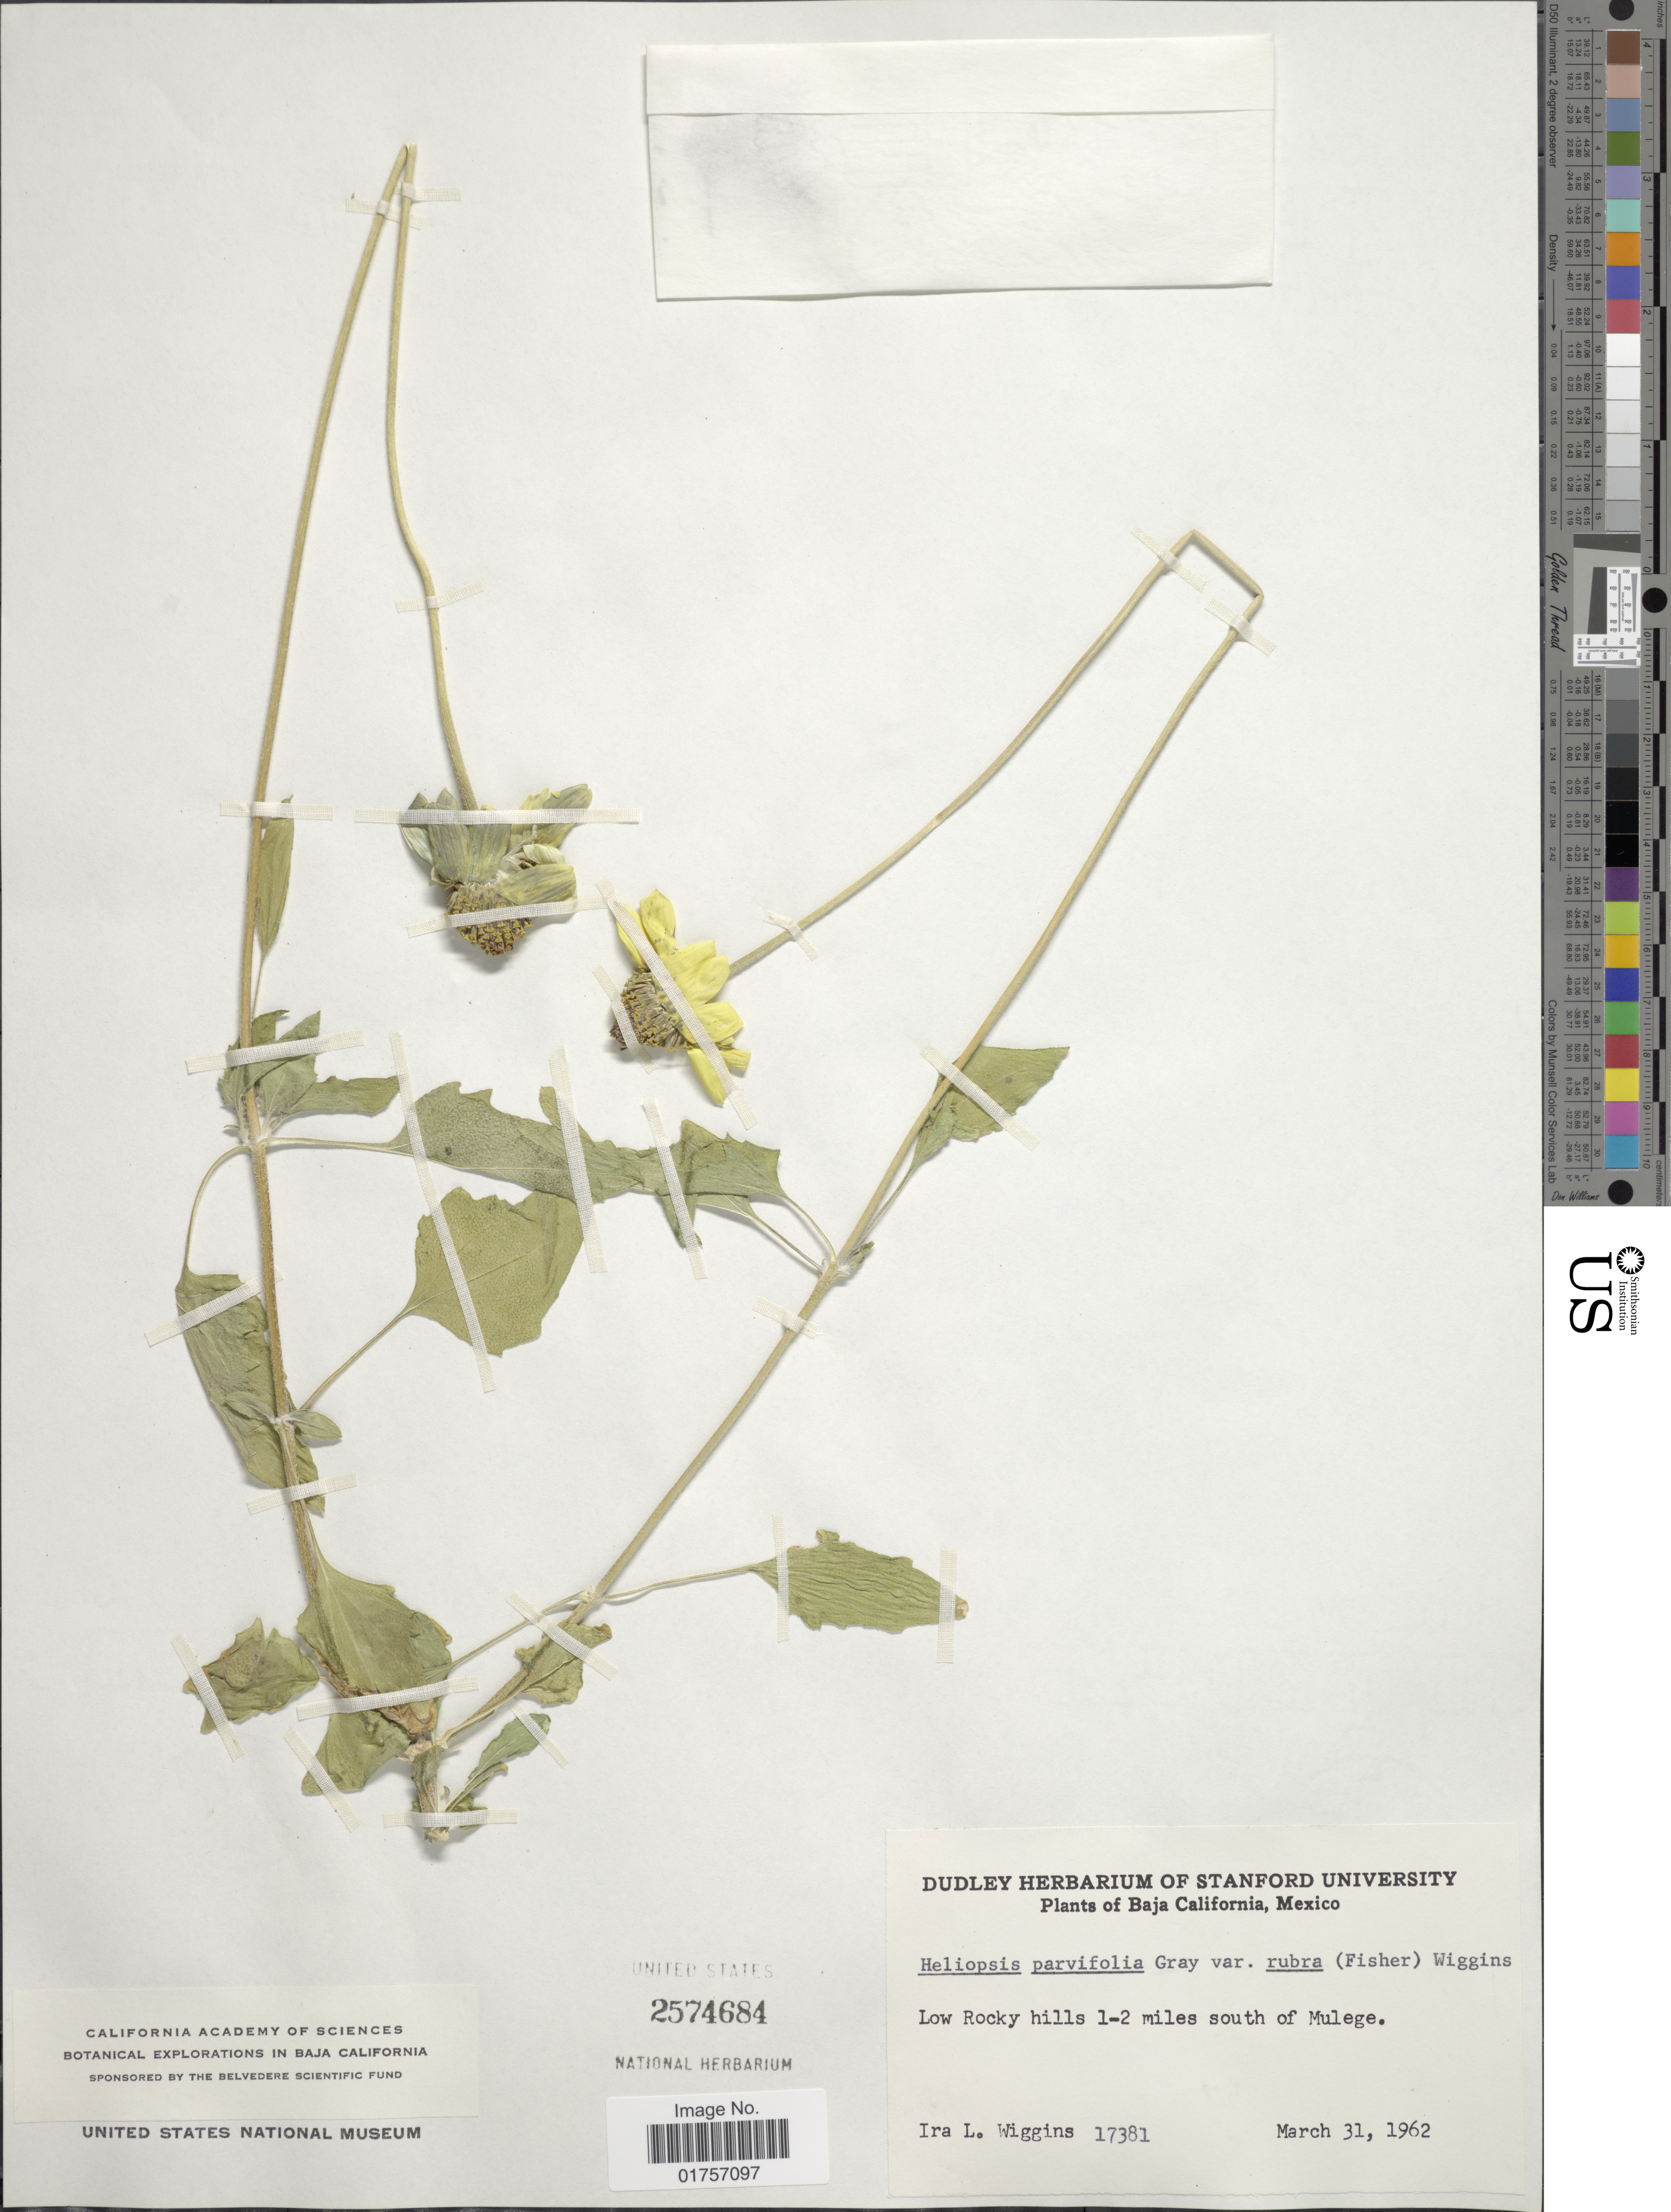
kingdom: Plantae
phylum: Tracheophyta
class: Magnoliopsida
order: Asterales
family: Asteraceae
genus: Heliopsis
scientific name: Heliopsis parvifolia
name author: A. Gray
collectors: I. L. Wiggins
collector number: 17381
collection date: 1962-03-31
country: Mexico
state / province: Baja California Sur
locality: Low Rocky hills 1-2 miles south of Mulege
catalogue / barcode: US 2574684